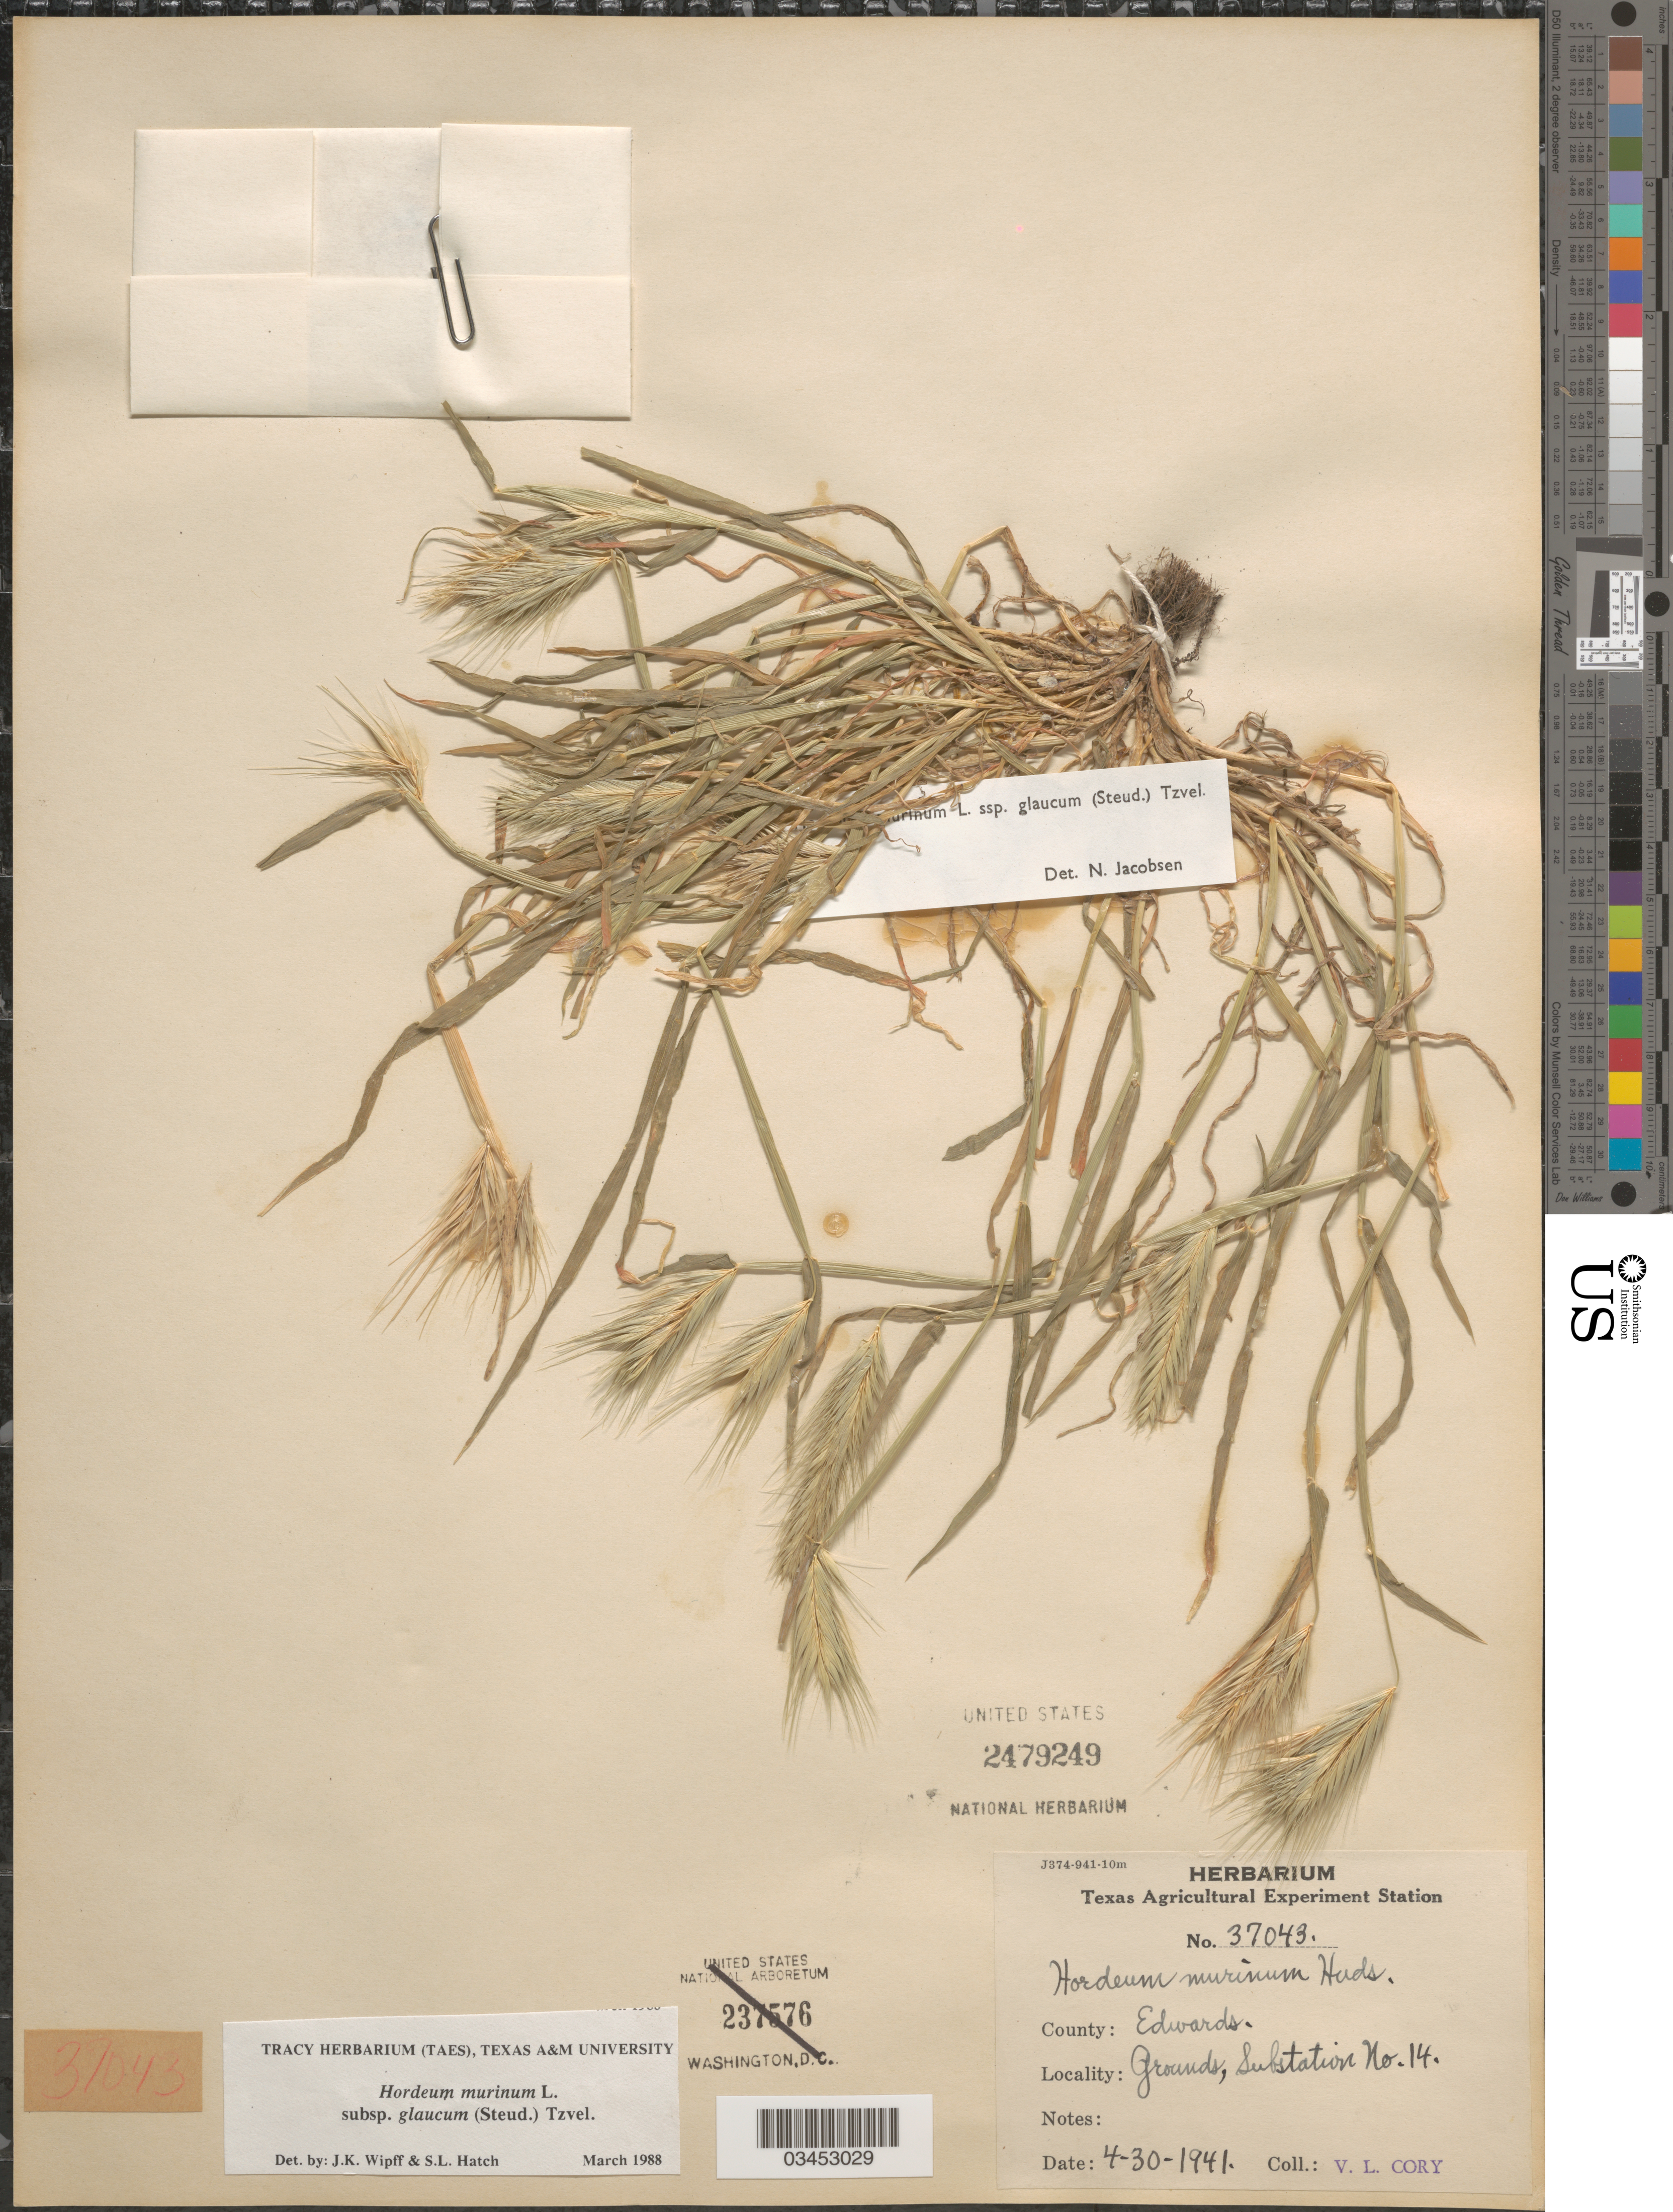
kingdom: Plantae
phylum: Tracheophyta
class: Liliopsida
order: Poales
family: Poaceae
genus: Hordeum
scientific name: Hordeum murinum subsp. glaucum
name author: (Steud.) Tzvelev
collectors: V. Cory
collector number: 37043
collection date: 1941-04-30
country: United States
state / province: Texas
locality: County: Edwards. Grounds, Substation No. 14.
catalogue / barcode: US 2479249